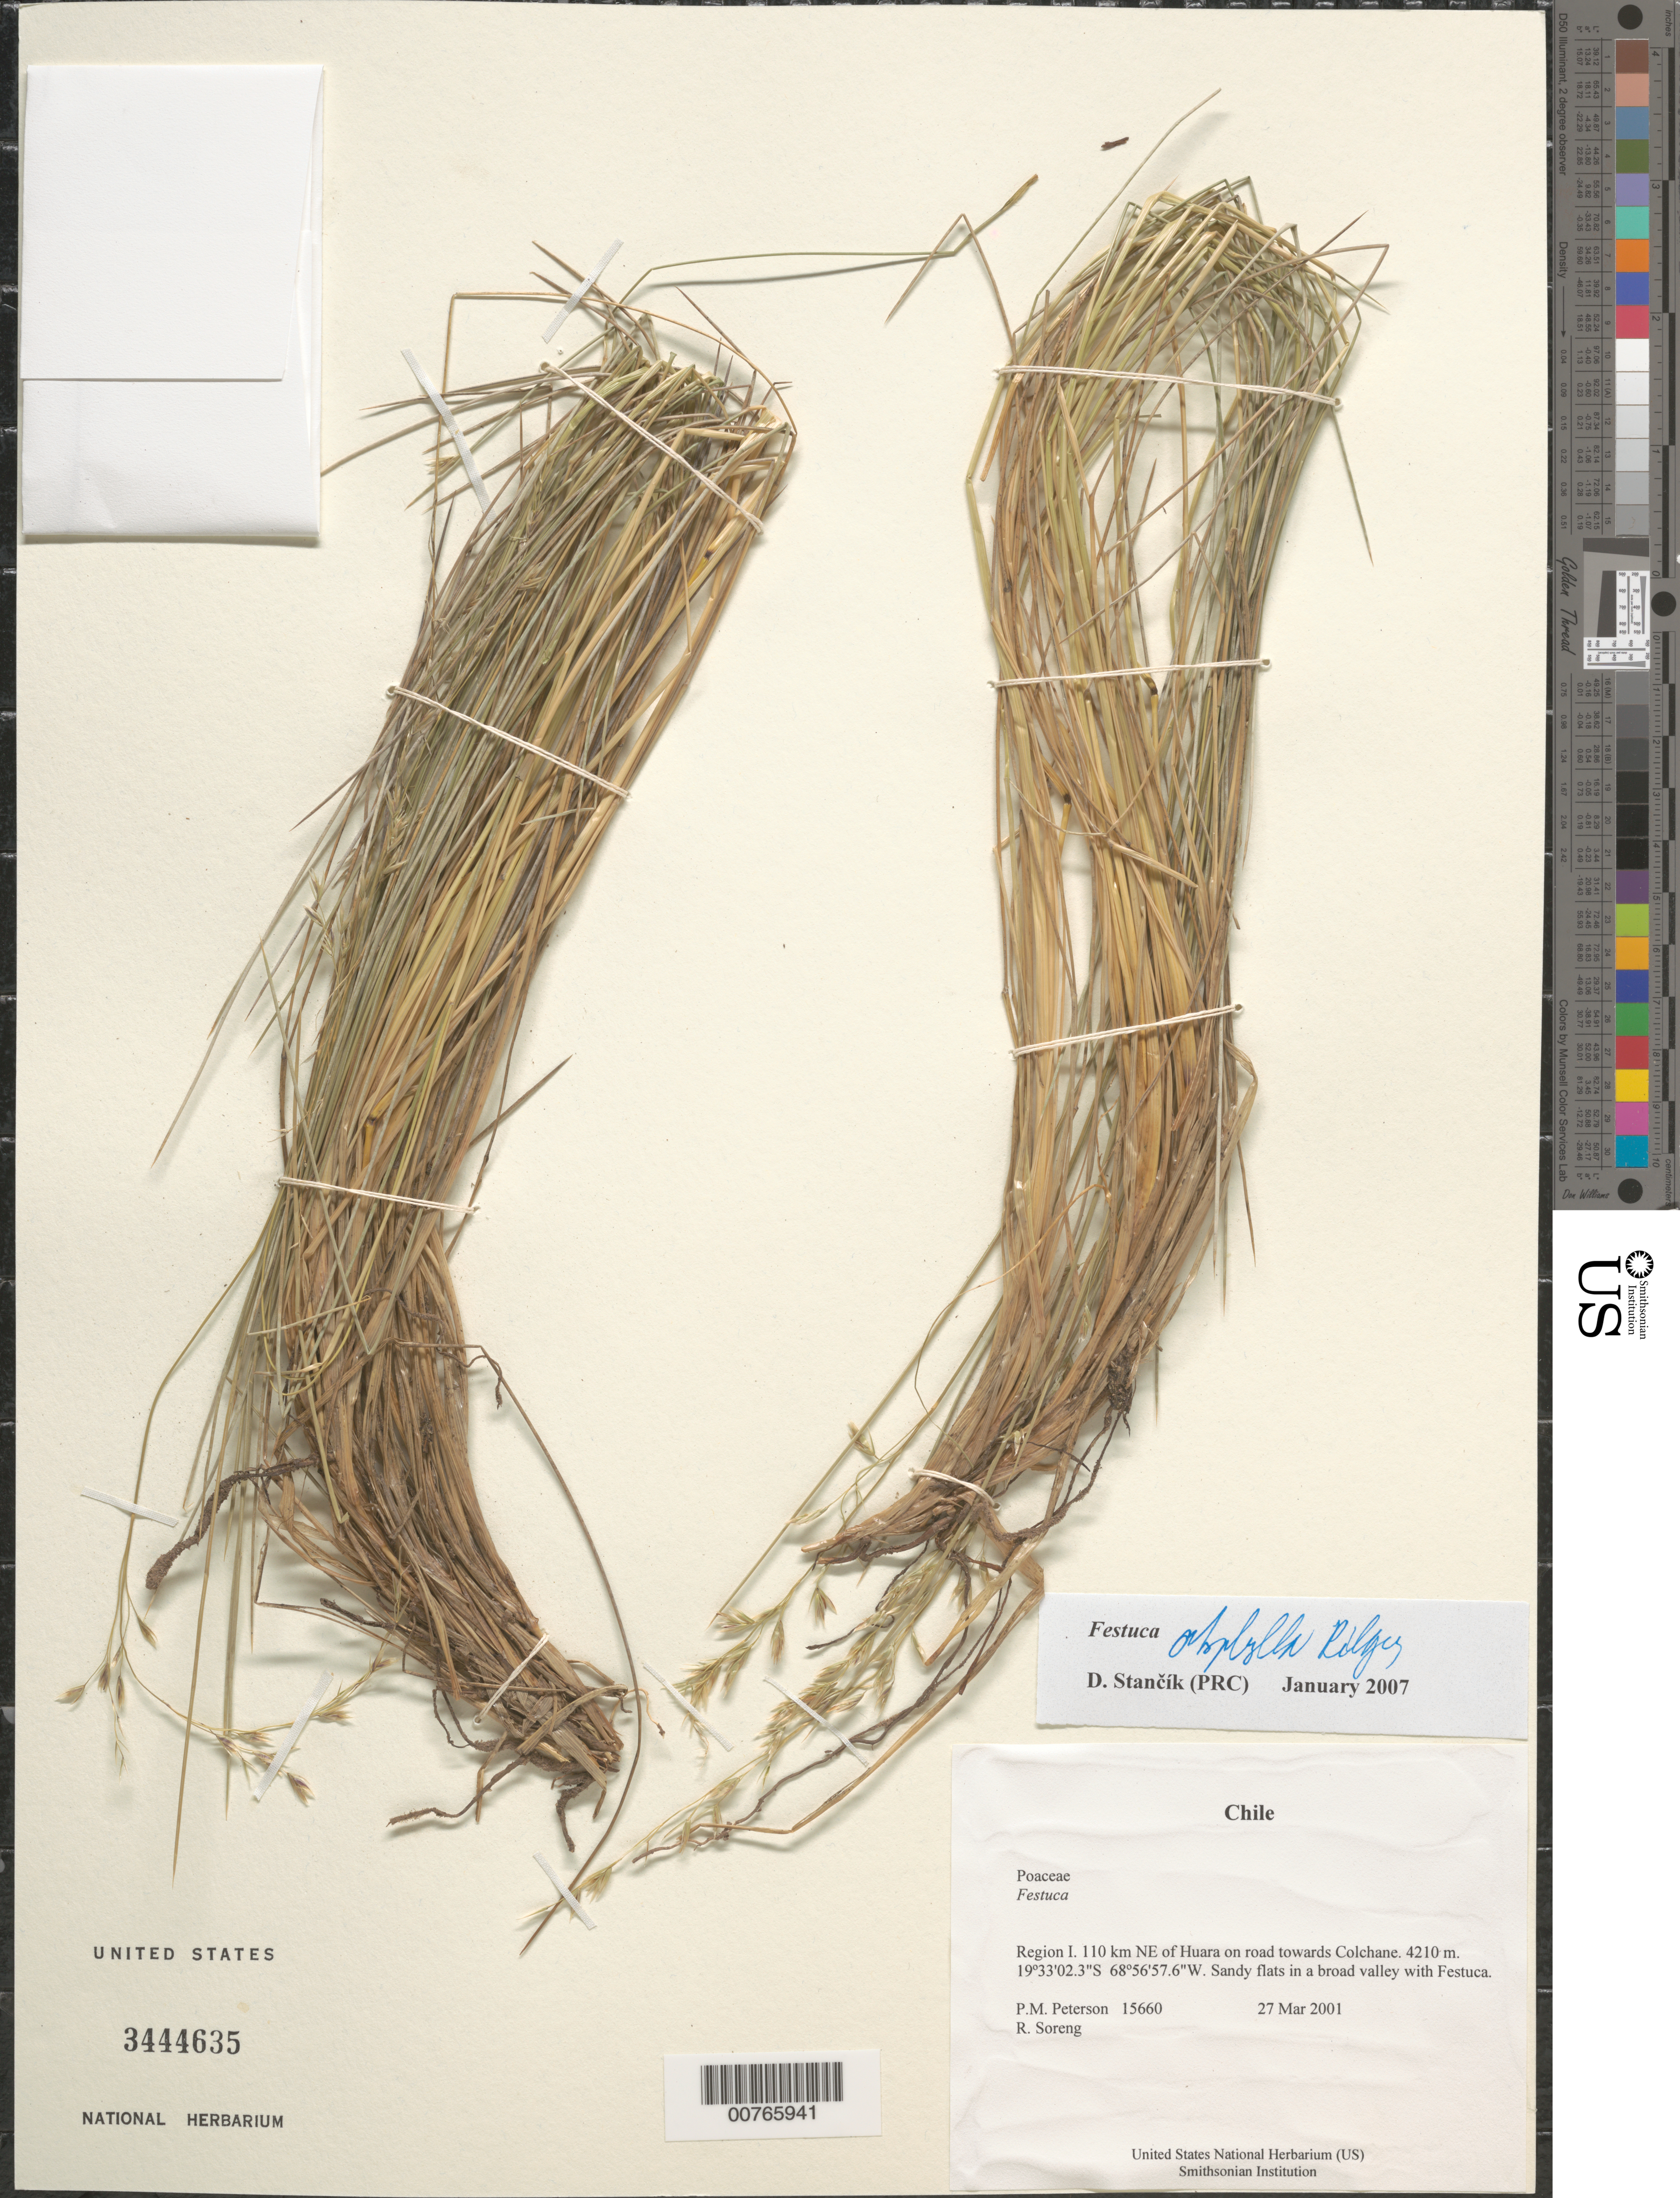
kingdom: Plantae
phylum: Tracheophyta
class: Liliopsida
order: Poales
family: Poaceae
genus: Festuca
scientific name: Festuca orthophylla var. boliviana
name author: Pilg.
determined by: Stancik, D.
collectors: P. M. Peterson & R. J. Soreng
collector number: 15660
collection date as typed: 27 Mar 2001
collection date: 2001-03-27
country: Chile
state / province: Tarapacá (I)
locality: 110 km NE of Huara on road towards Colchane.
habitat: Sandy flats in a broad valley with Festuca.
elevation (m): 4210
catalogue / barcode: US 3444635